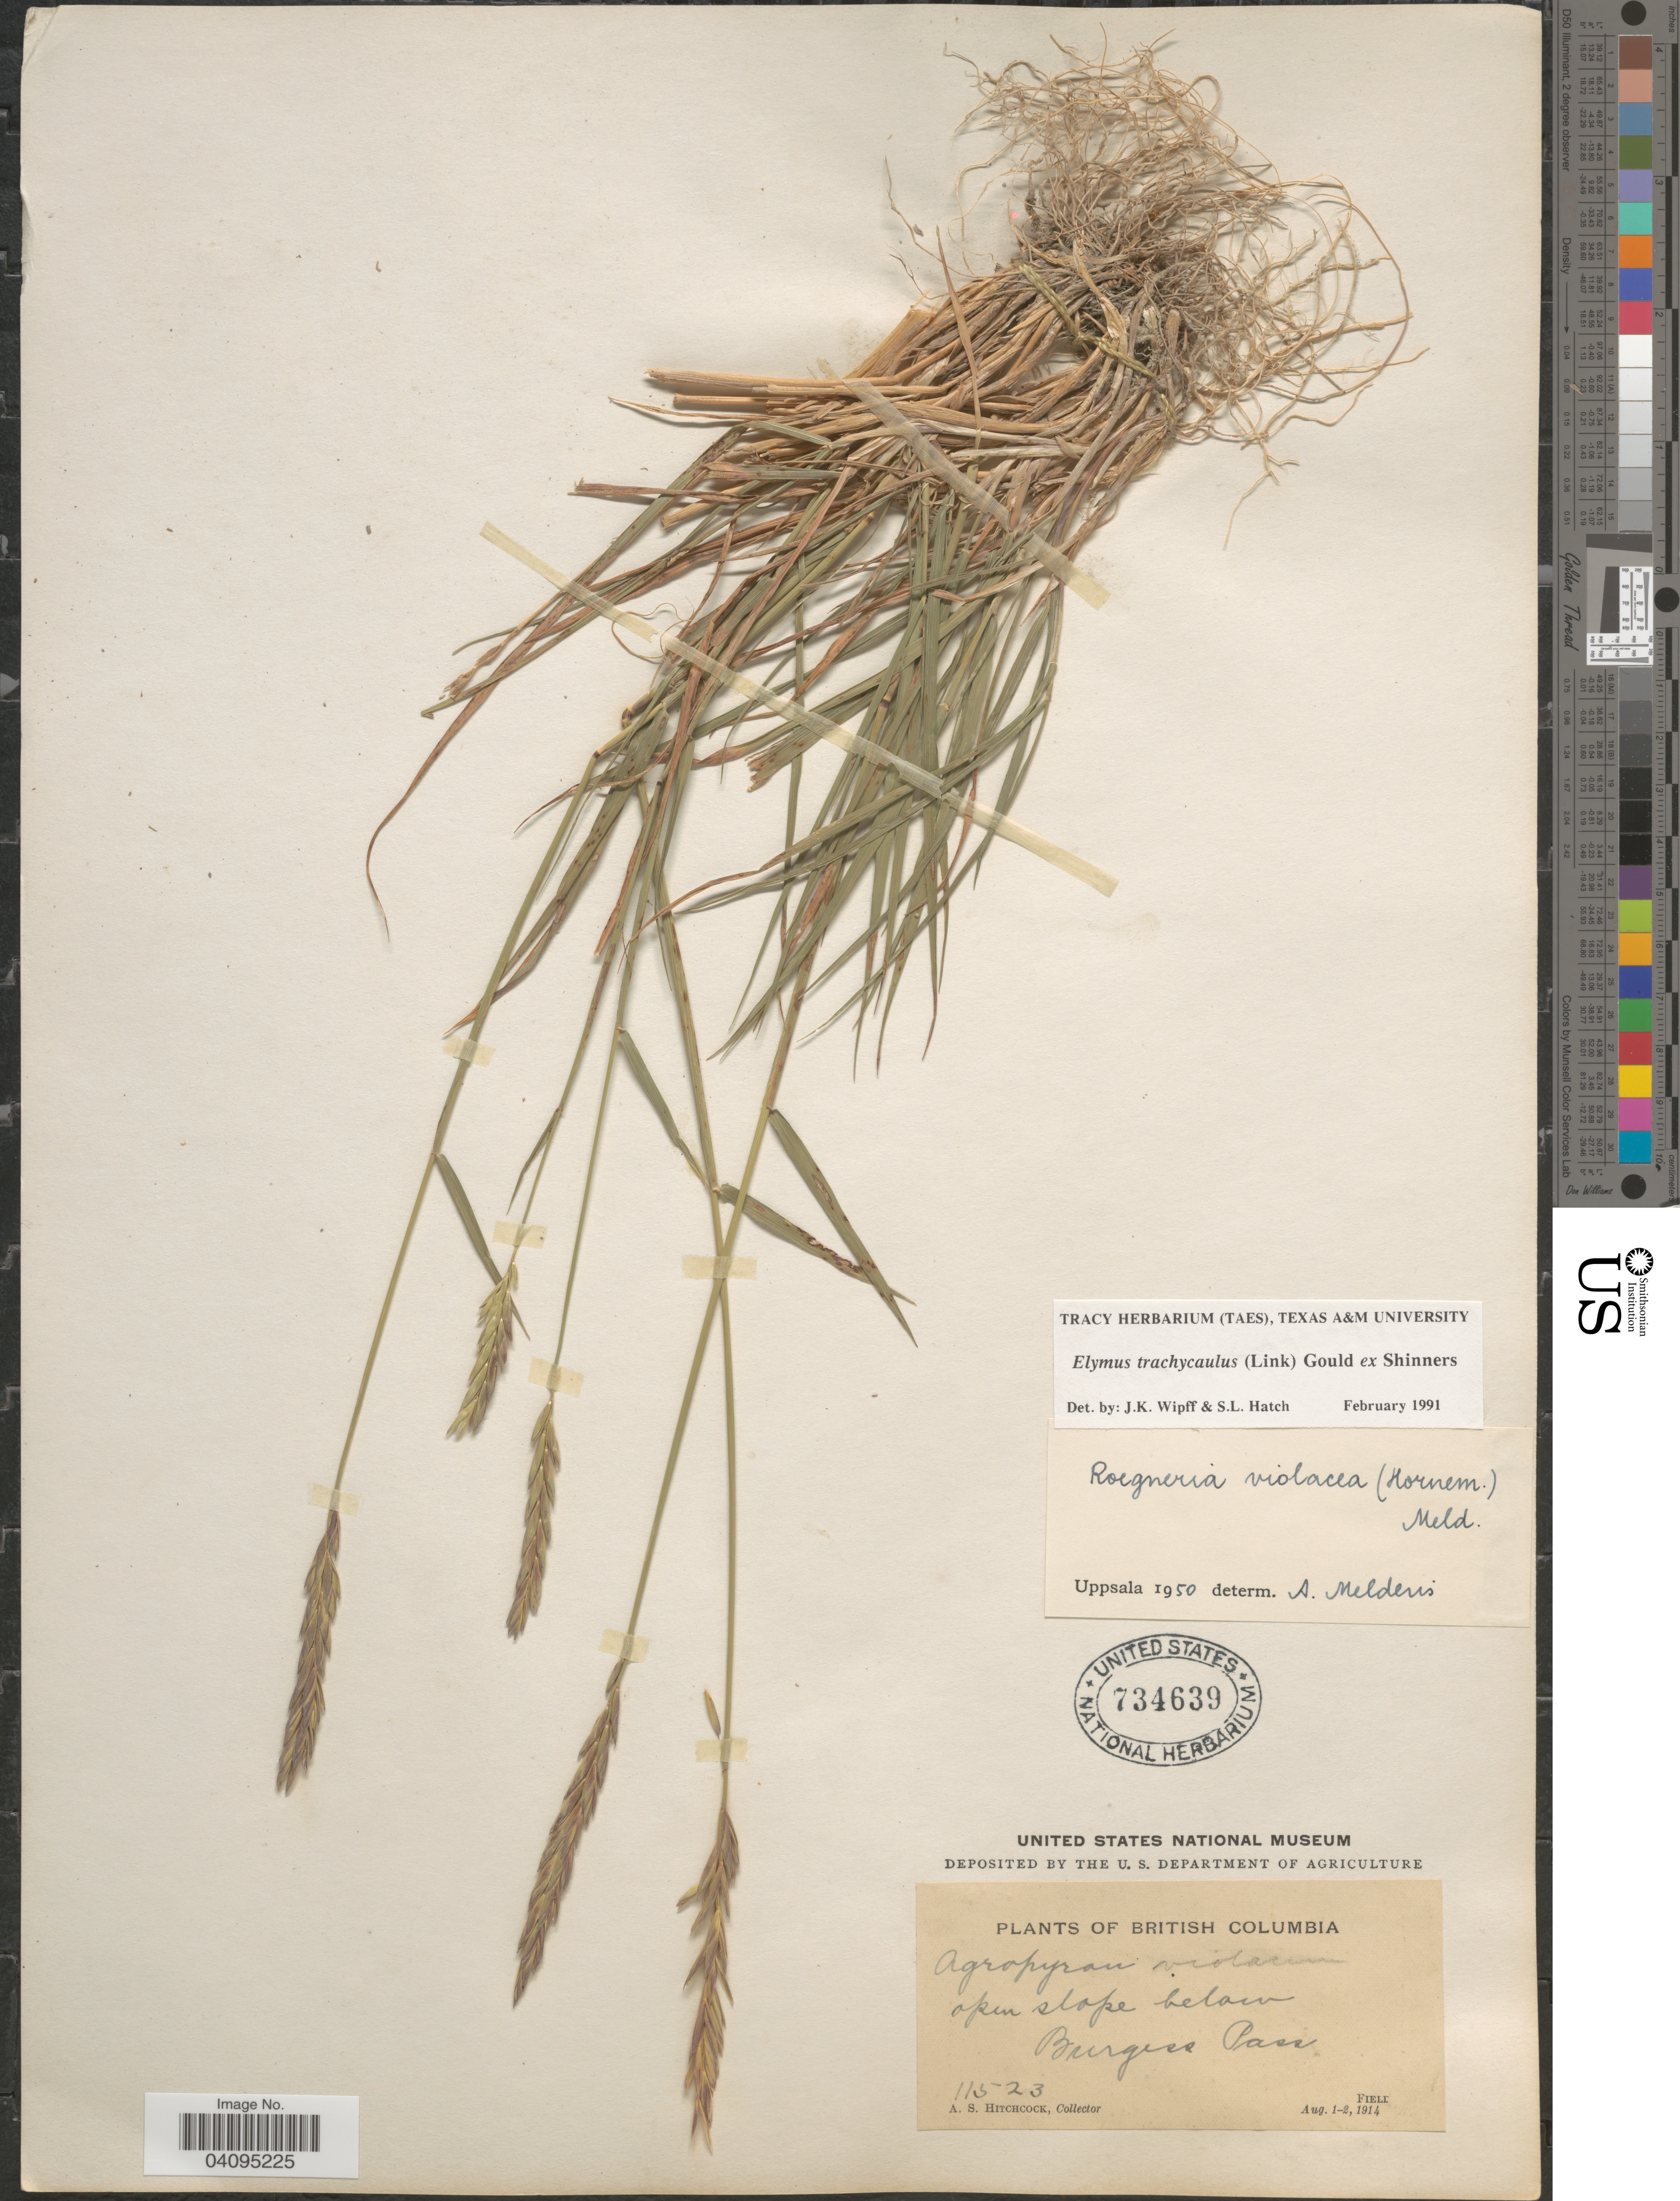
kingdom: Plantae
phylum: Tracheophyta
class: Liliopsida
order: Poales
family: Poaceae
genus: Elymus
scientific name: Elymus trachycaulus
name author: (Link) Gould ex Shinners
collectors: A. S. Hitchcock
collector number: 11523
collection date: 1914-08-01/1914-08-02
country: Canada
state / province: British Columbia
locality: Open slope below Burgess Pass. Field.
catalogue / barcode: US 734639